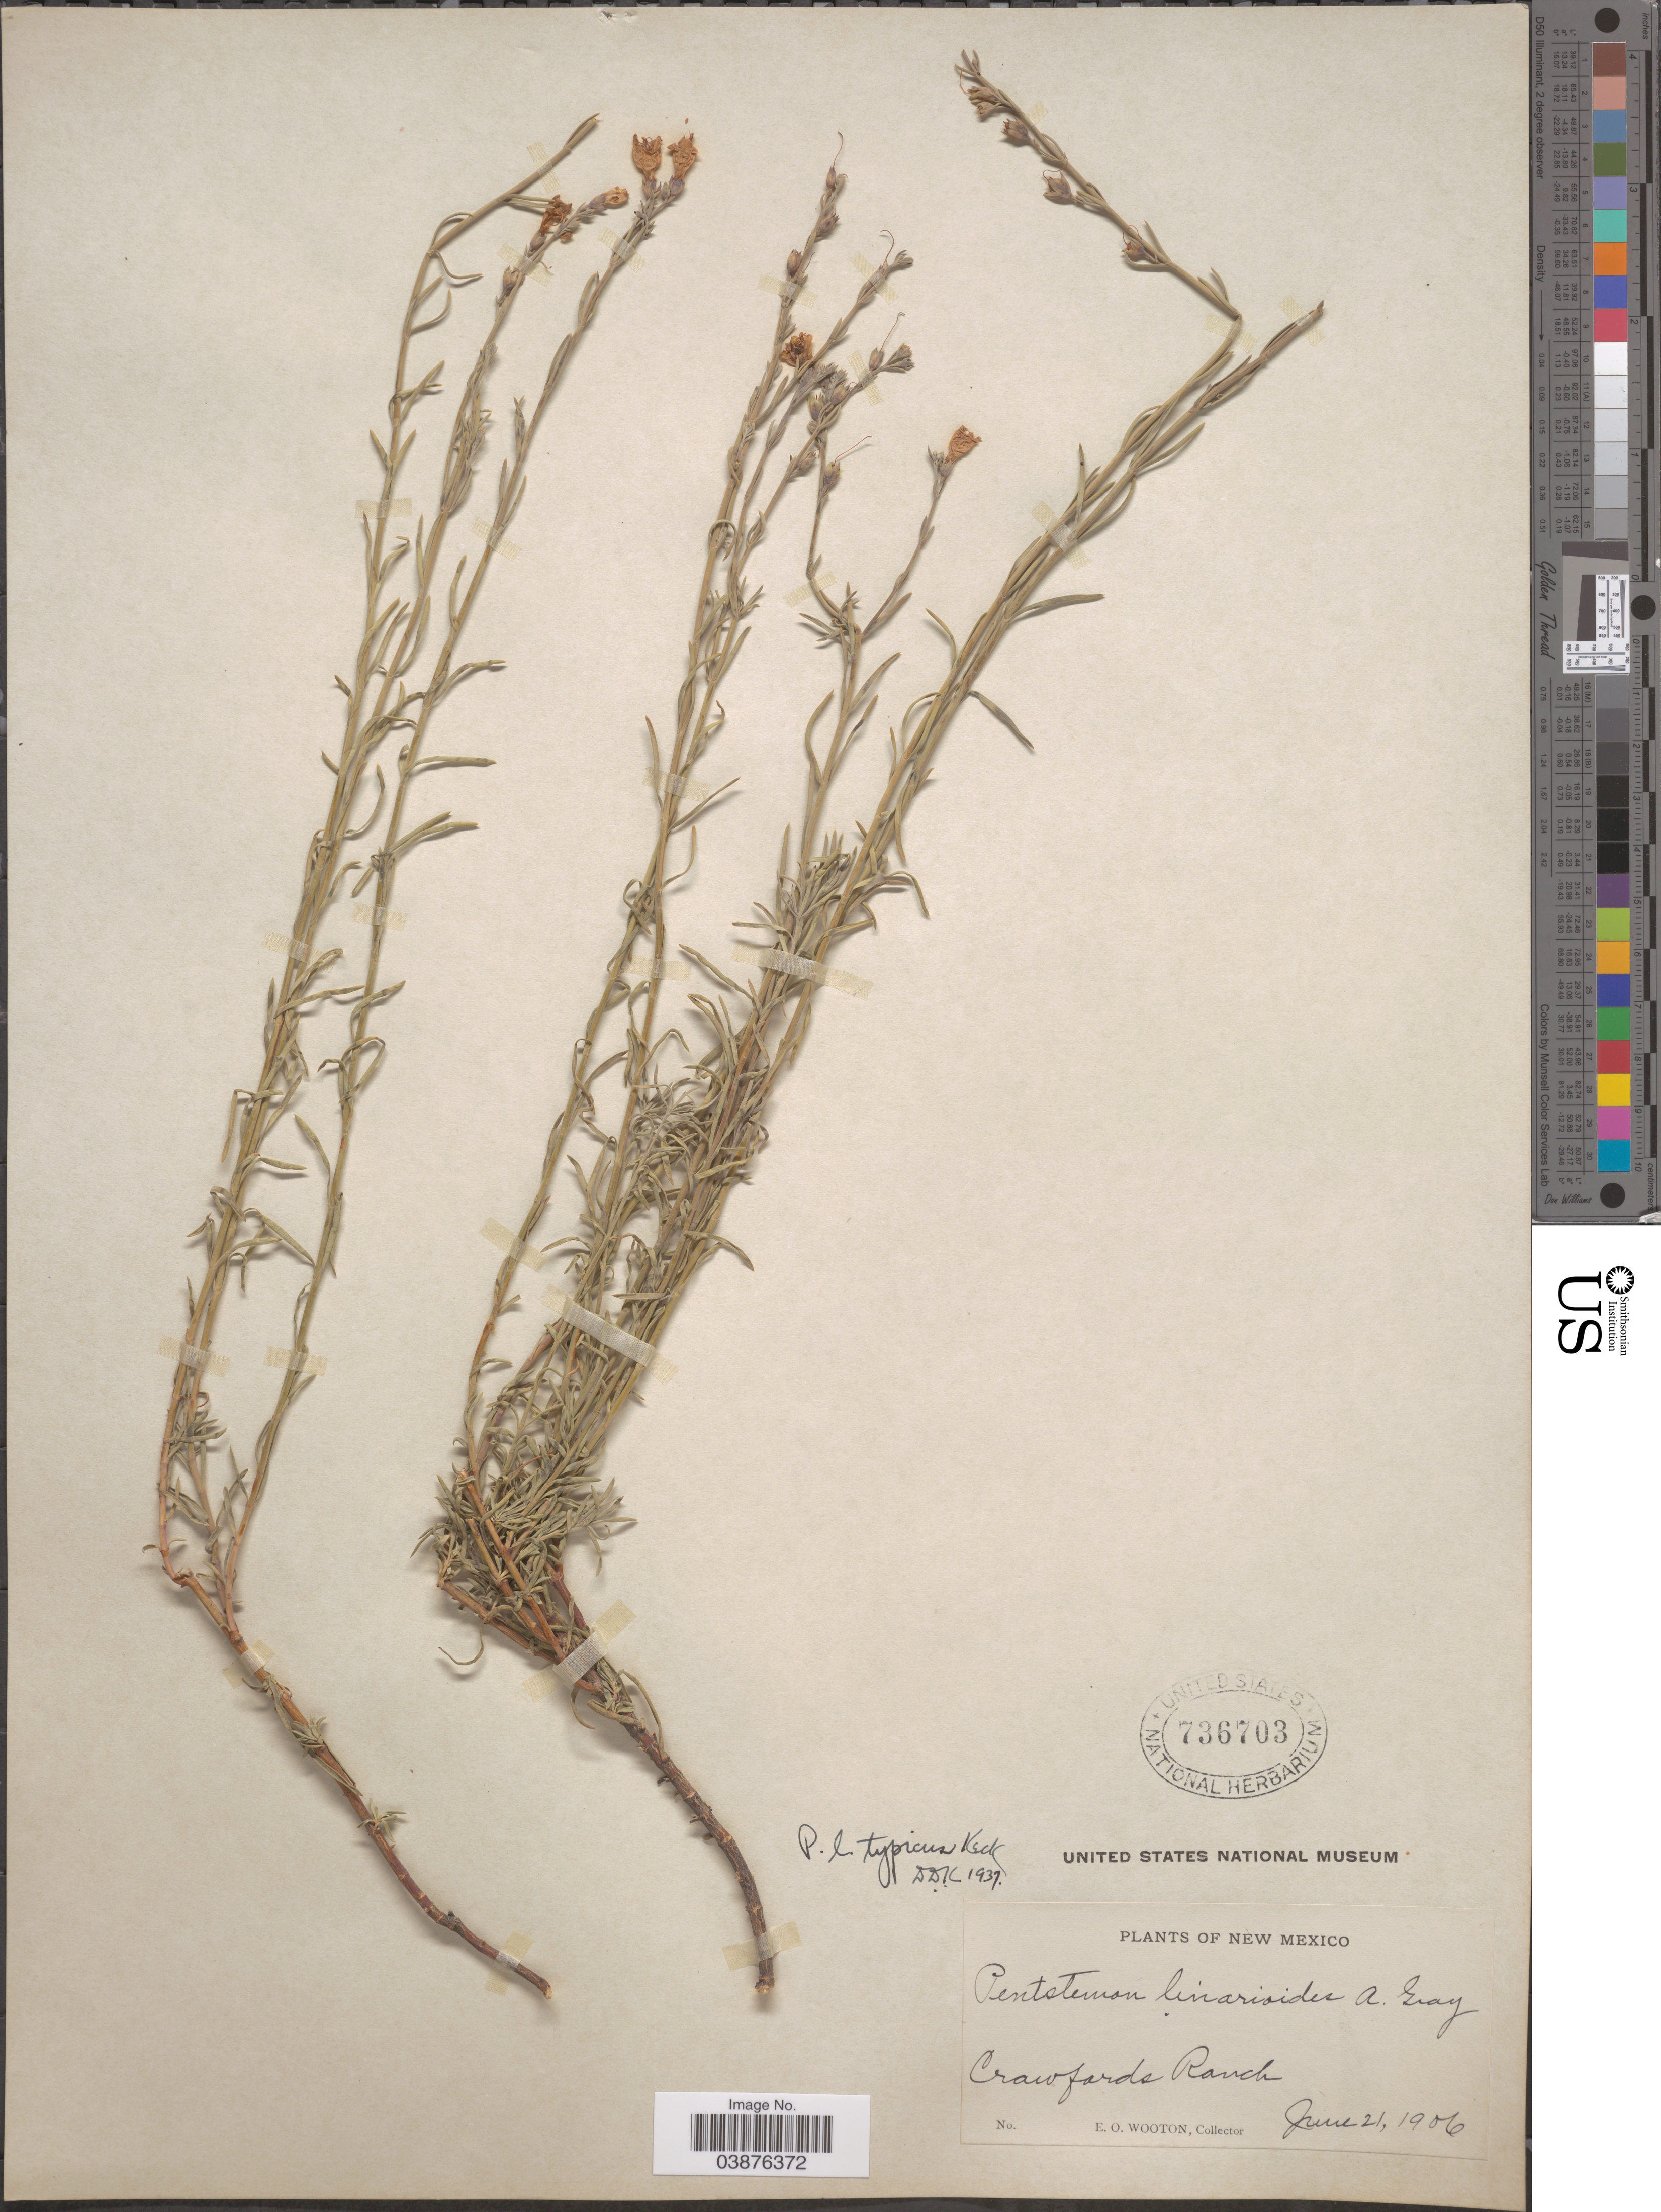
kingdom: Plantae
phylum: Tracheophyta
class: Magnoliopsida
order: Lamiales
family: Plantaginaceae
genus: Penstemon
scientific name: Penstemon linarioides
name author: A. Gray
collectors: E. O. Wooton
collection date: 1906-06-21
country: United States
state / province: New Mexico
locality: Crawfords Ranch.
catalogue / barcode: US 736703